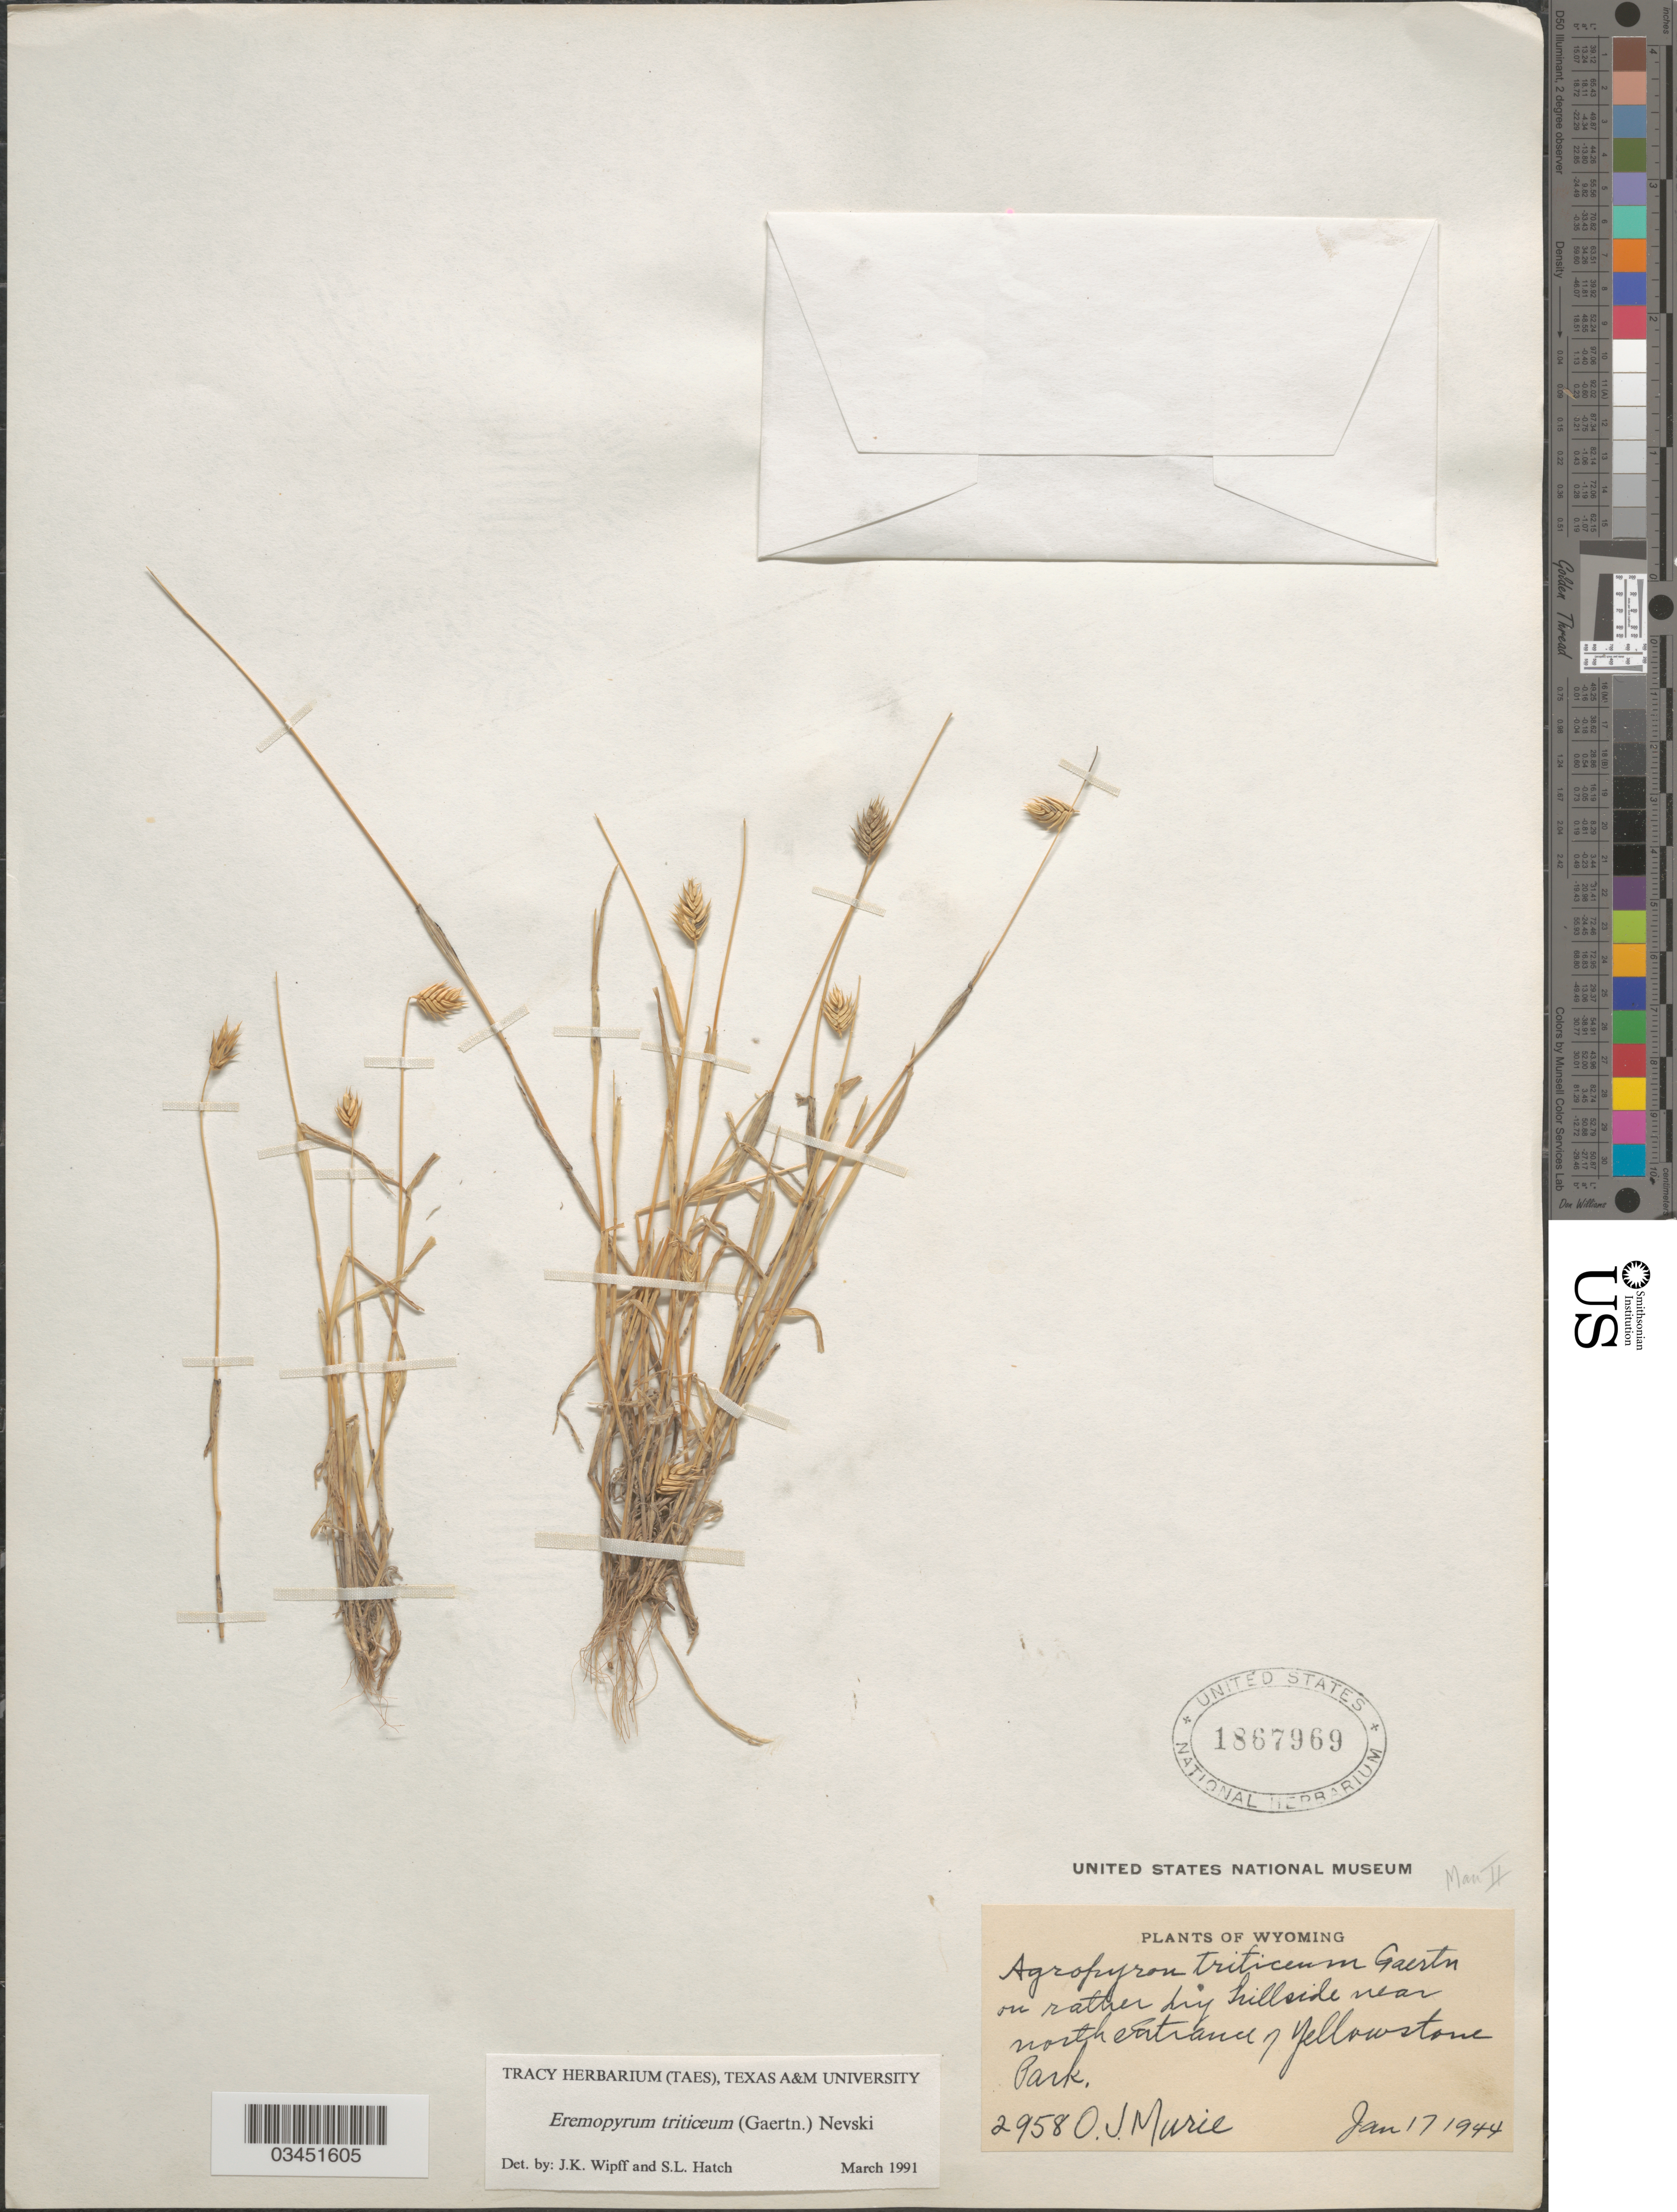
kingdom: Plantae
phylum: Tracheophyta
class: Liliopsida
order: Poales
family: Poaceae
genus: Eremopyrum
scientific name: Eremopyrum triticeum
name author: (Gaertn.) Nevski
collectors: O. Murie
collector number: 2958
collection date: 1944-06-17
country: United States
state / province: Wyoming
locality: On rather dry hillside near north entrance of Yellowstone Park.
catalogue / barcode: US 1867969